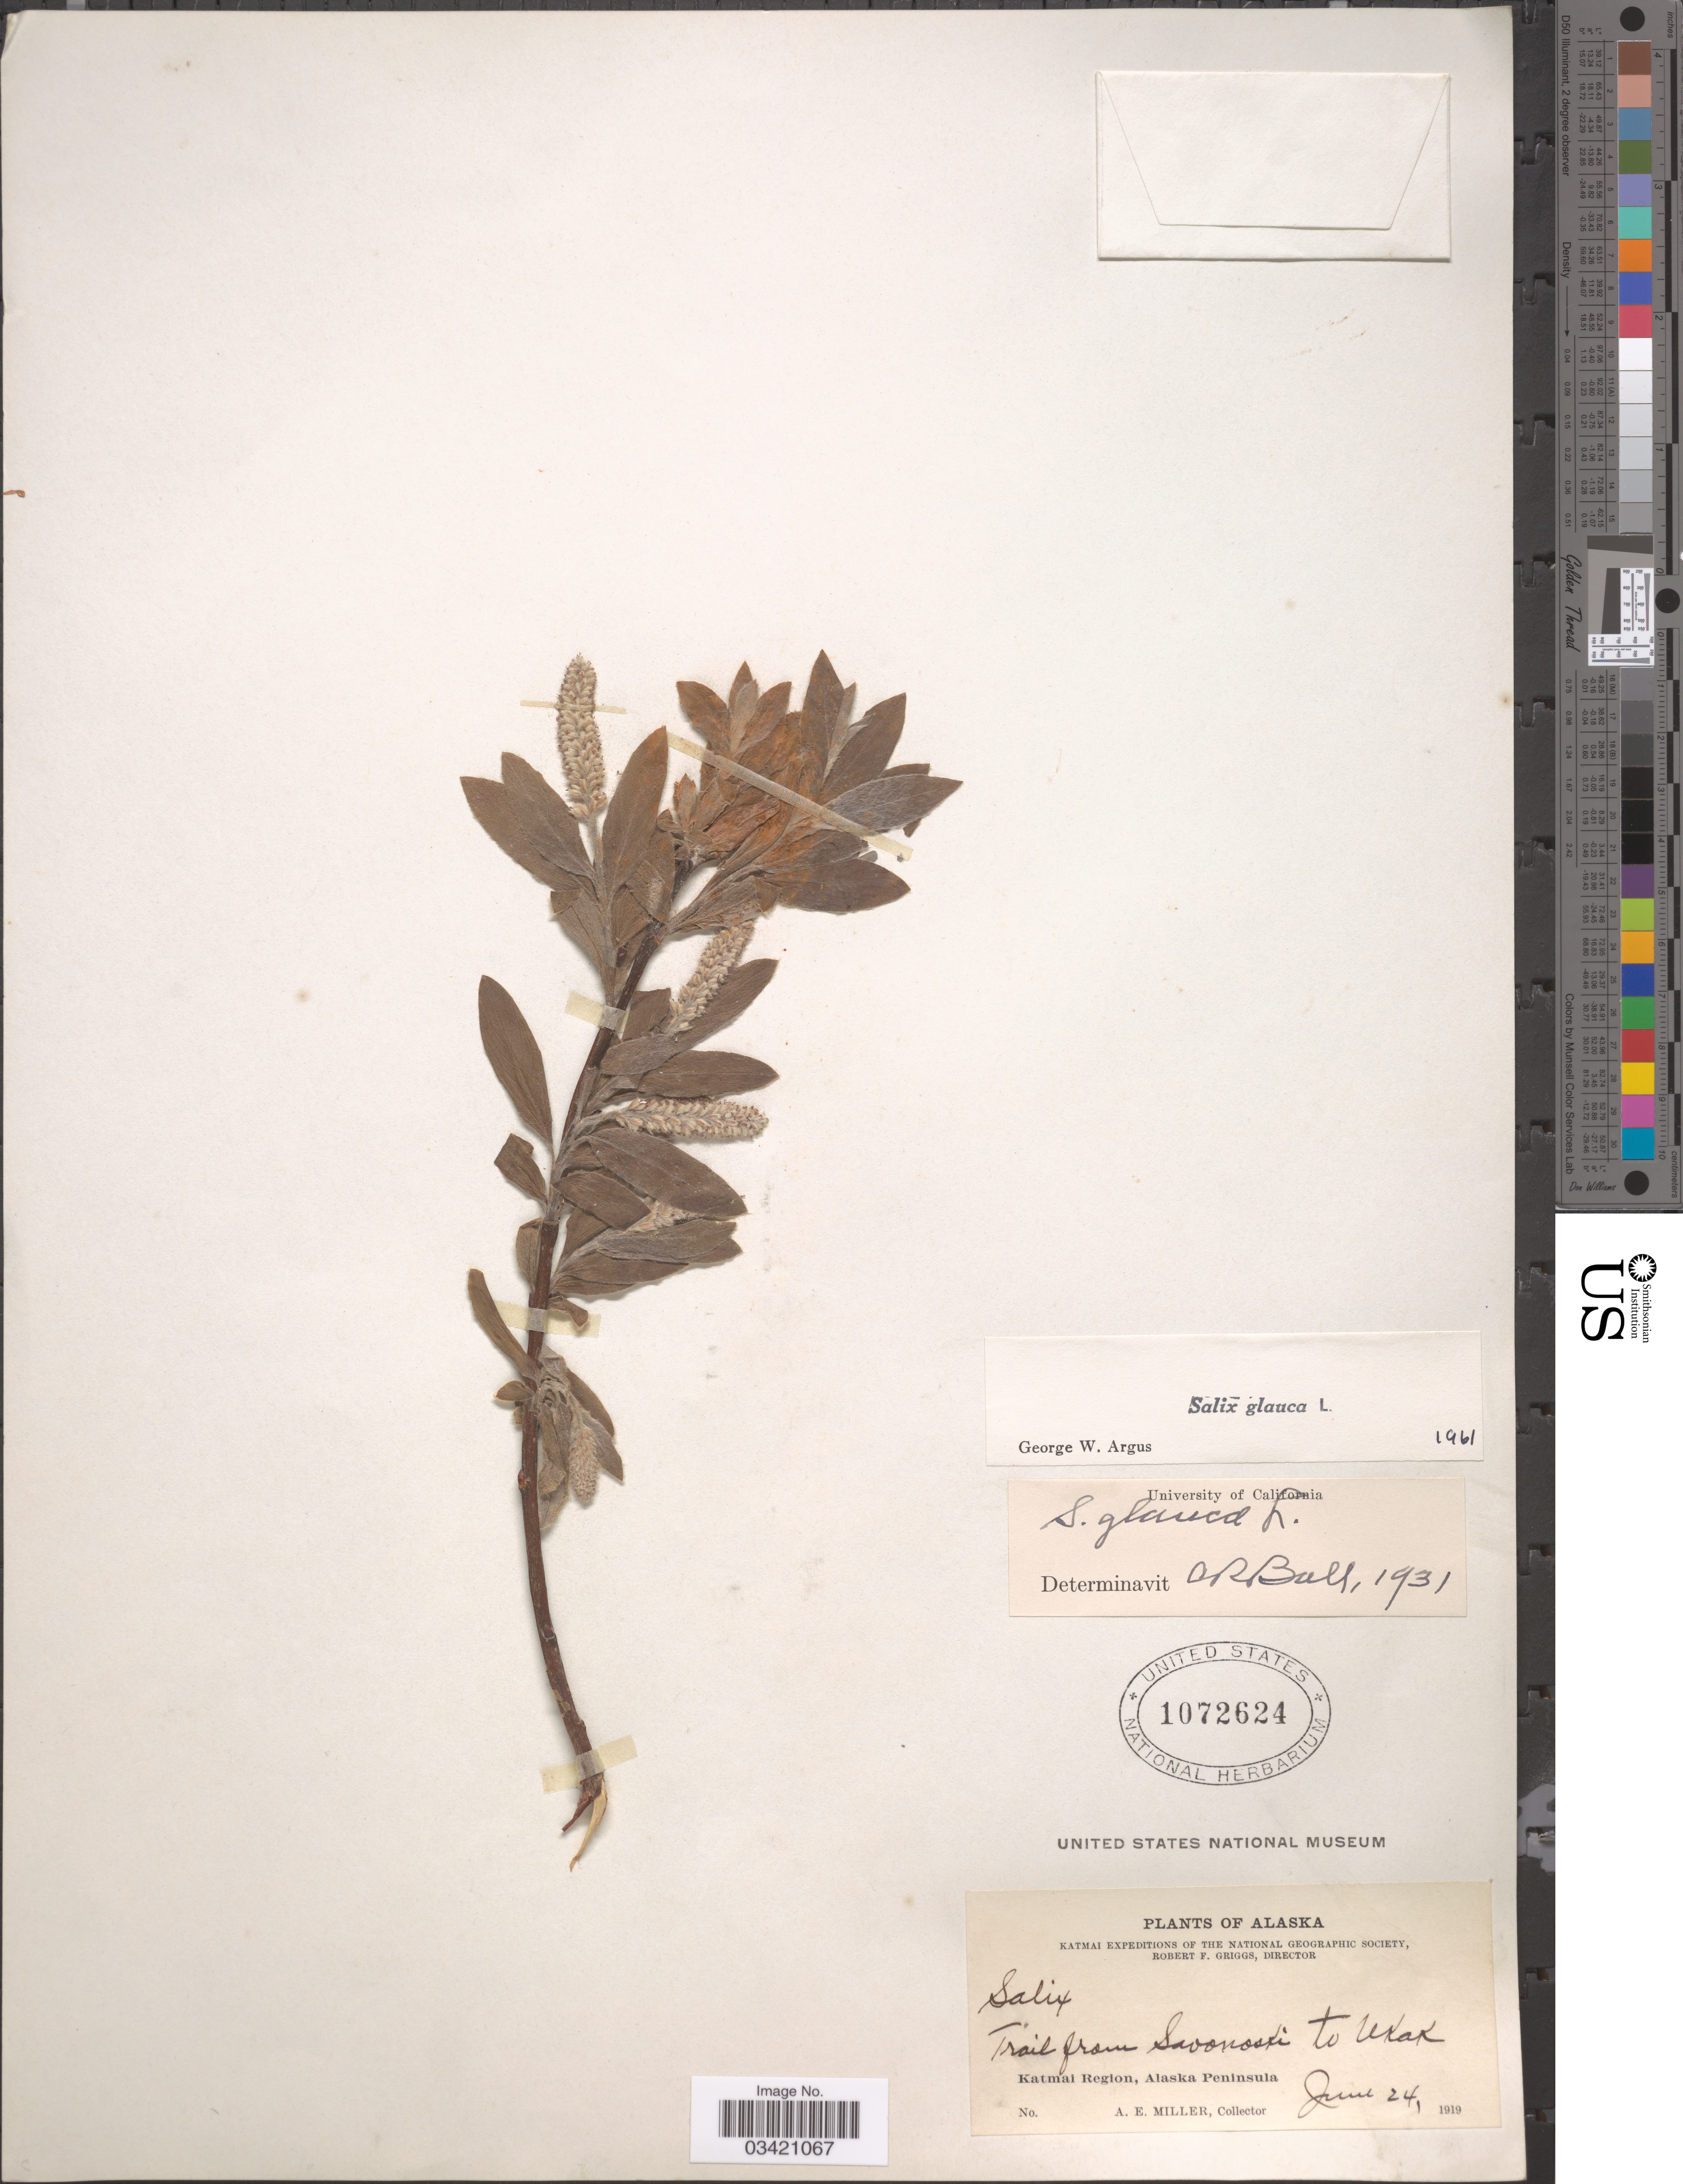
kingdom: Plantae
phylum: Tracheophyta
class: Magnoliopsida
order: Malpighiales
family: Salicaceae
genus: Salix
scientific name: Salix glauca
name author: L.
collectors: A. E. Miller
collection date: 1919-06-24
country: United States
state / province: Alaska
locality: Trail from Savonoski to Ukak. Katmai Region, Alaska Peninsula.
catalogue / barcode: US 1072624